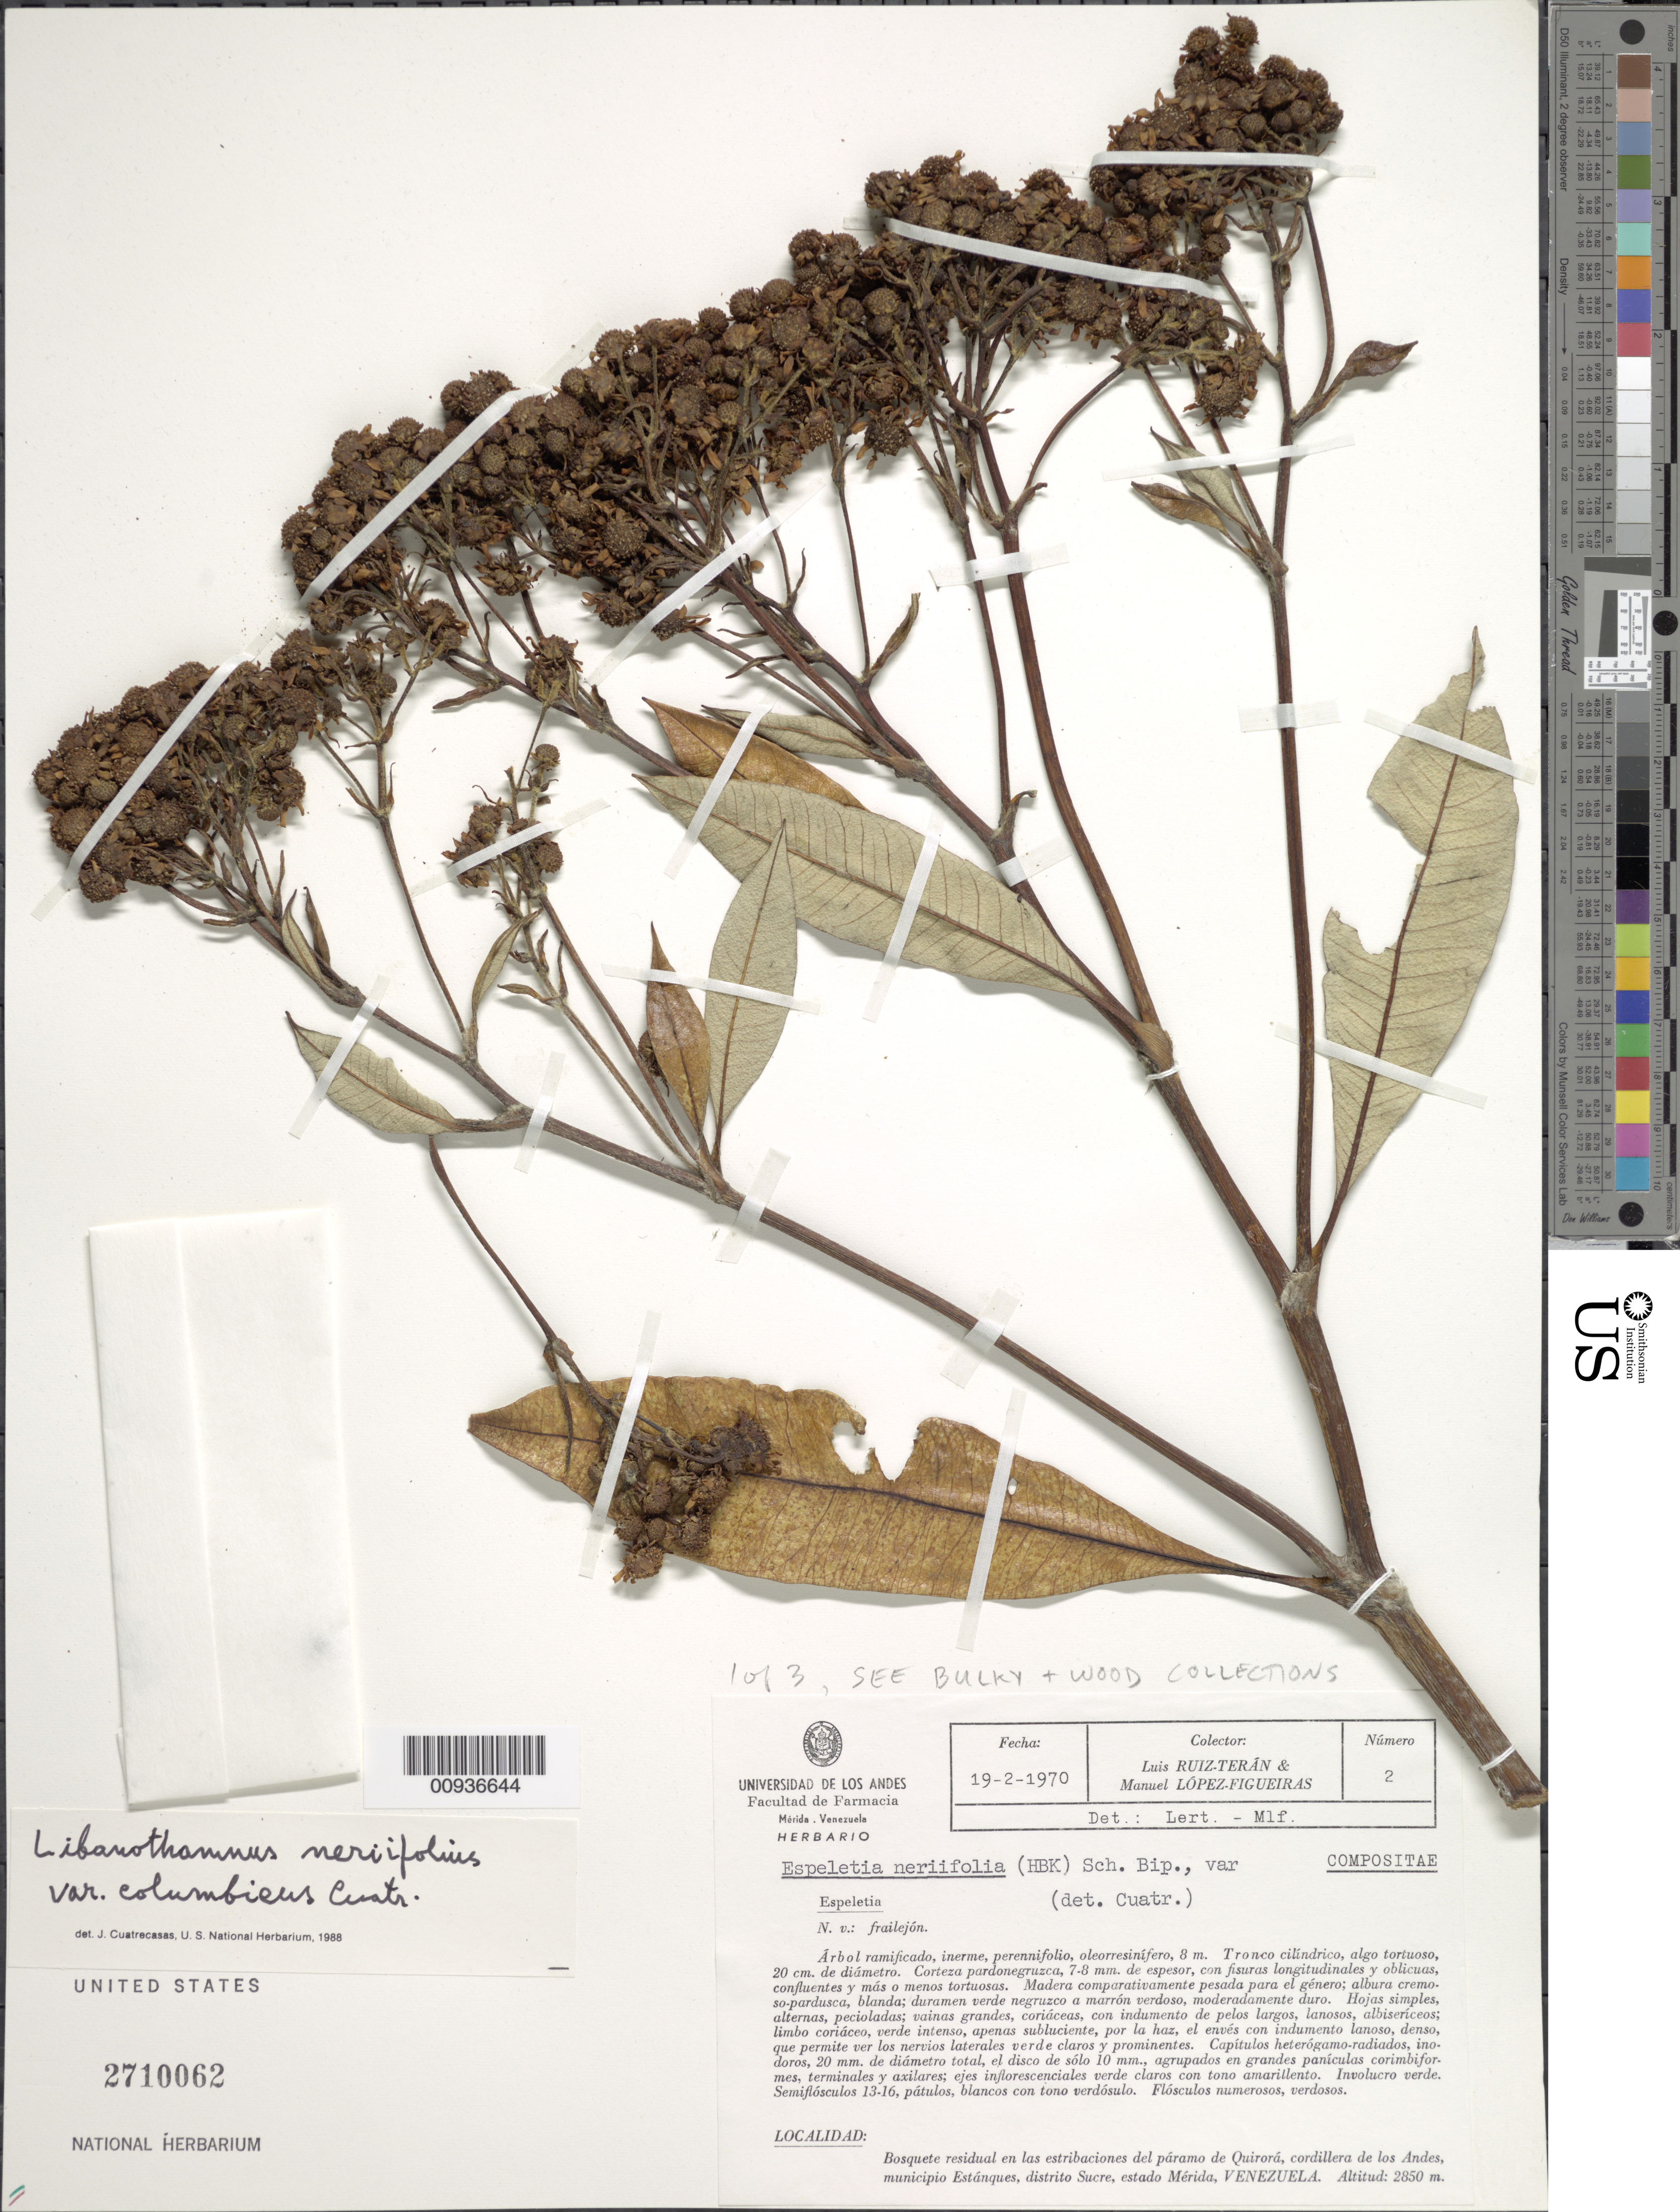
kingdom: Plantae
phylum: Tracheophyta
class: Magnoliopsida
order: Asterales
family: Asteraceae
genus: Libanothamnus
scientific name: Libanothamnus neriifolius var. columbicus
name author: (Cuatrec.) Cuatrec.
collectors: L. Teran & M. López Figueiras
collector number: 2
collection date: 1970-02-19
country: Venezuela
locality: Paramo de Quirora, cordillera de los Andes, Municipio Estanques, Distrito Sucre, Estado Merida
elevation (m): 2850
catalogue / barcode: US 2710062